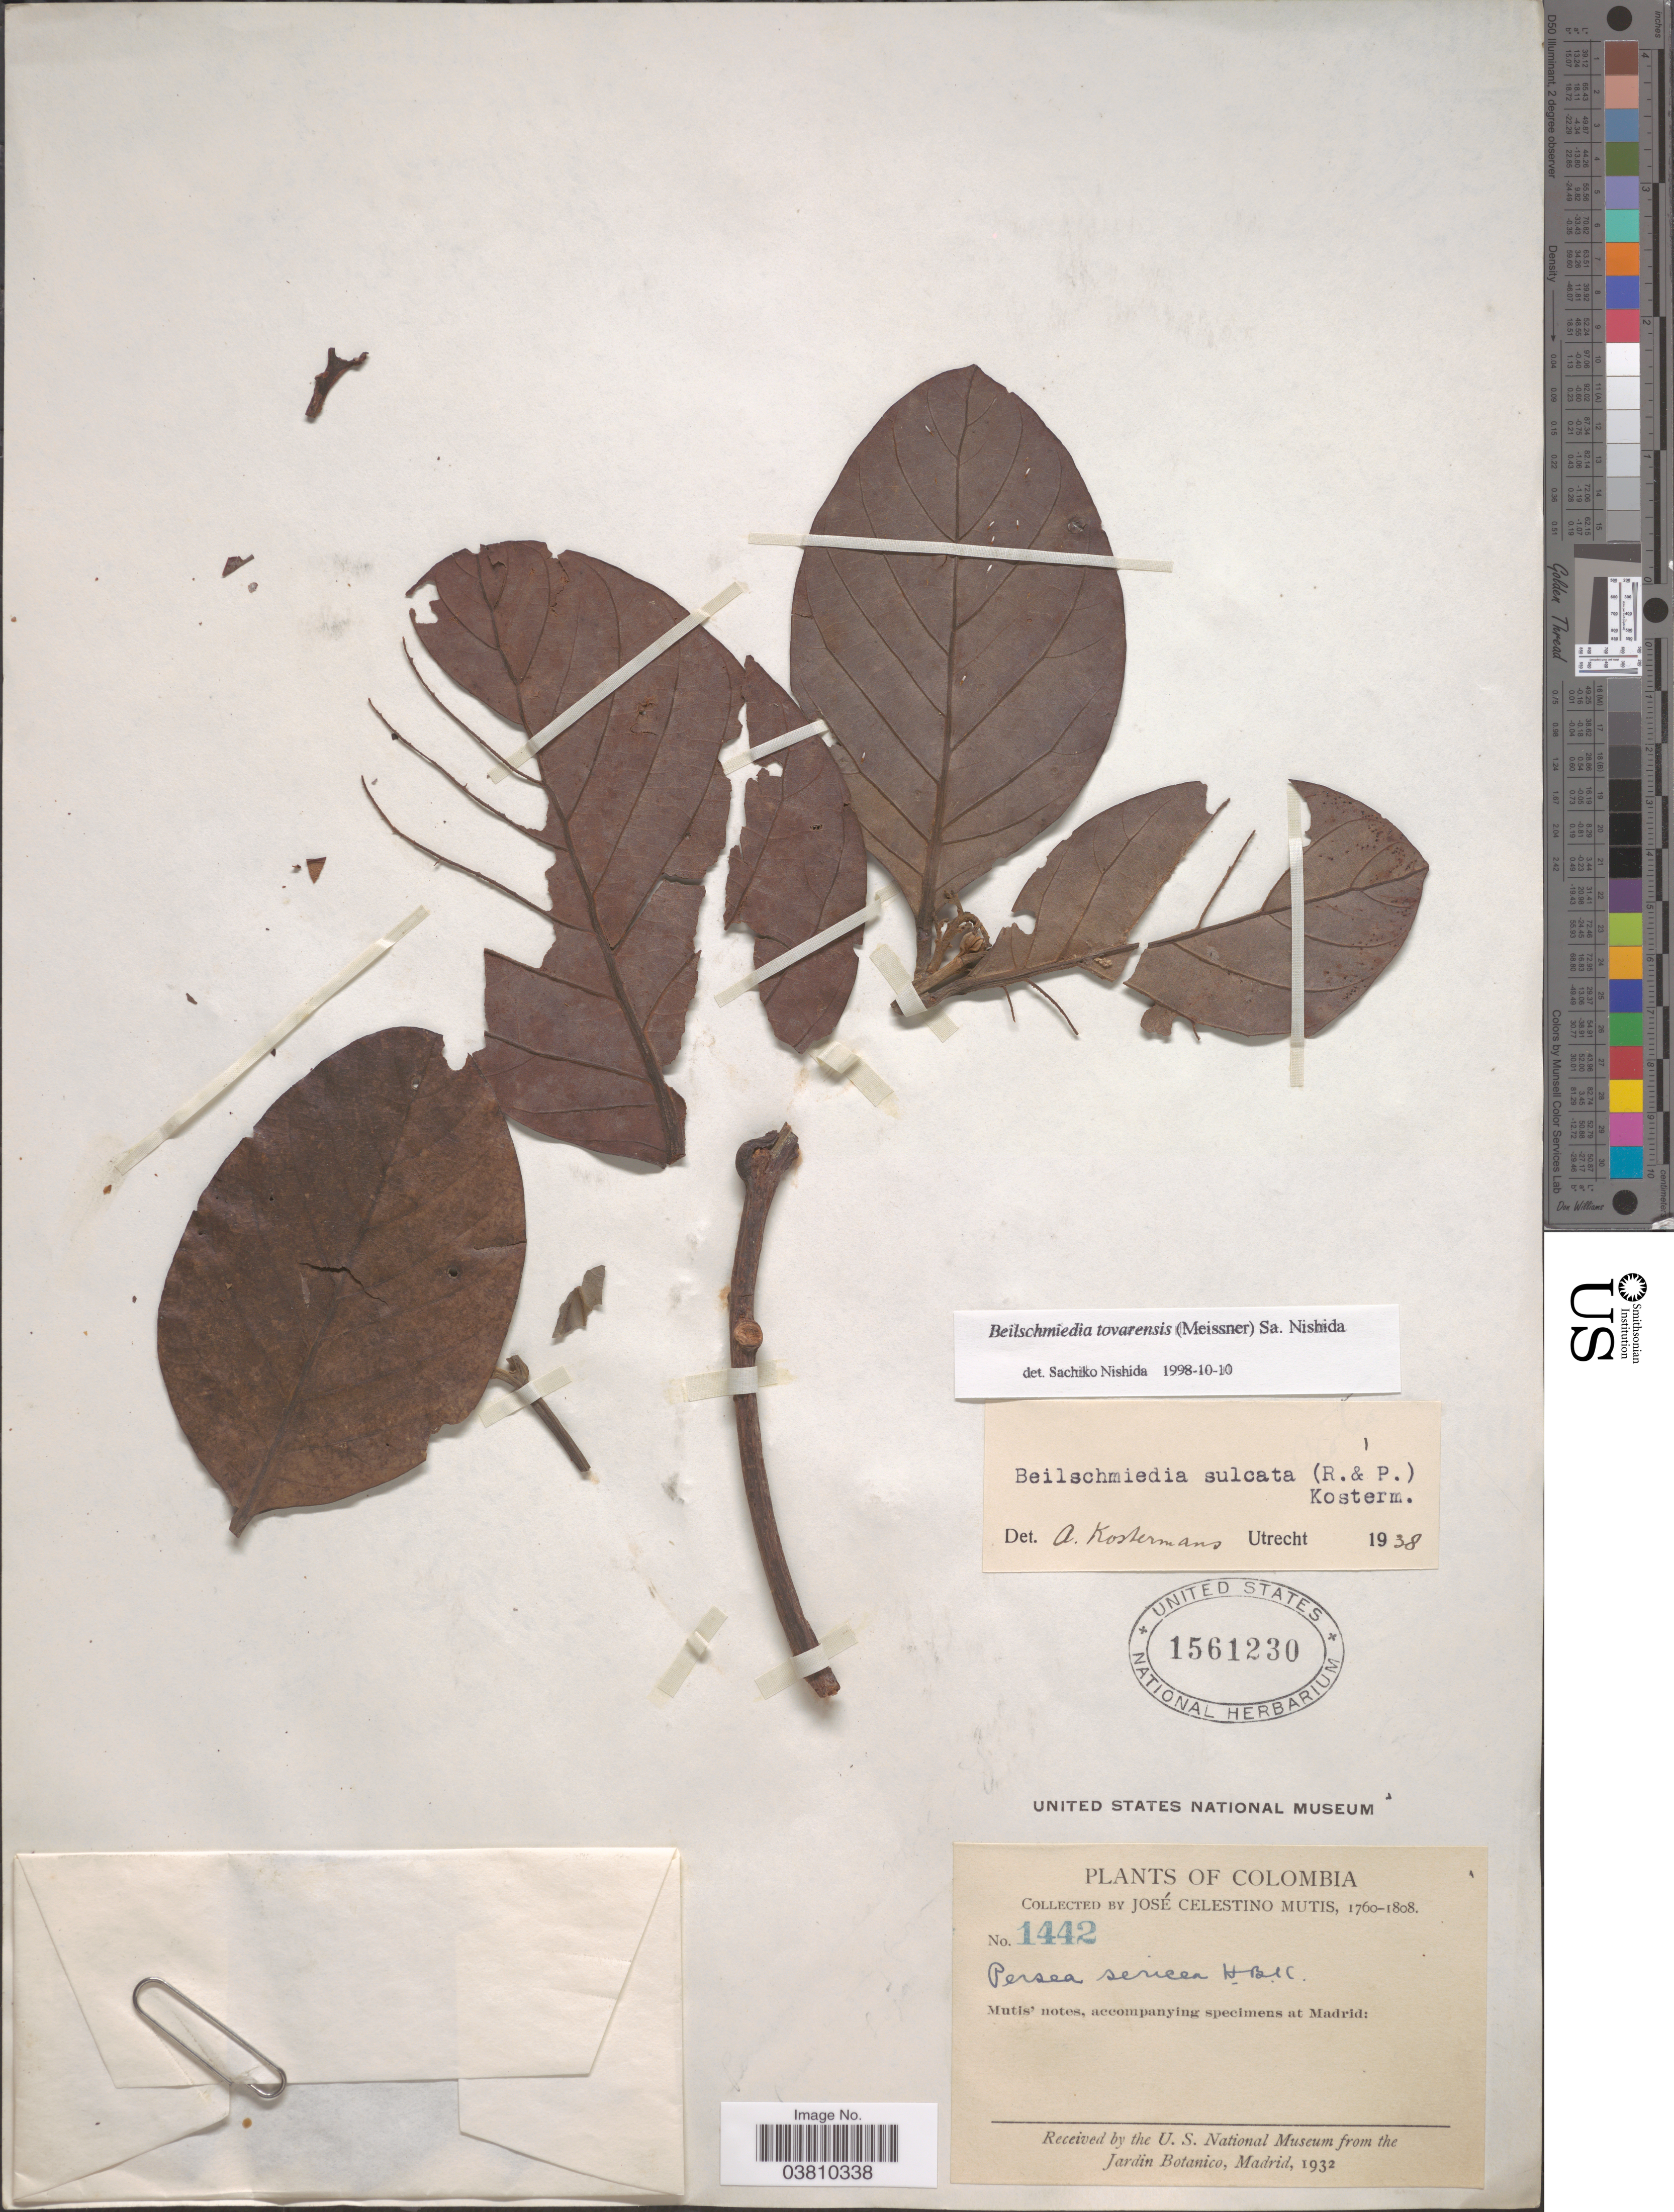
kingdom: Plantae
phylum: Tracheophyta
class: Magnoliopsida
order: Laurales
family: Lauraceae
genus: Beilschmiedia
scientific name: Beilschmiedia tovarensis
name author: (Meisn.) Sa. Nishida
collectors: J. C. B. Mutis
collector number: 1442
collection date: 1760/1808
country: Colombia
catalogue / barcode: US 1561230